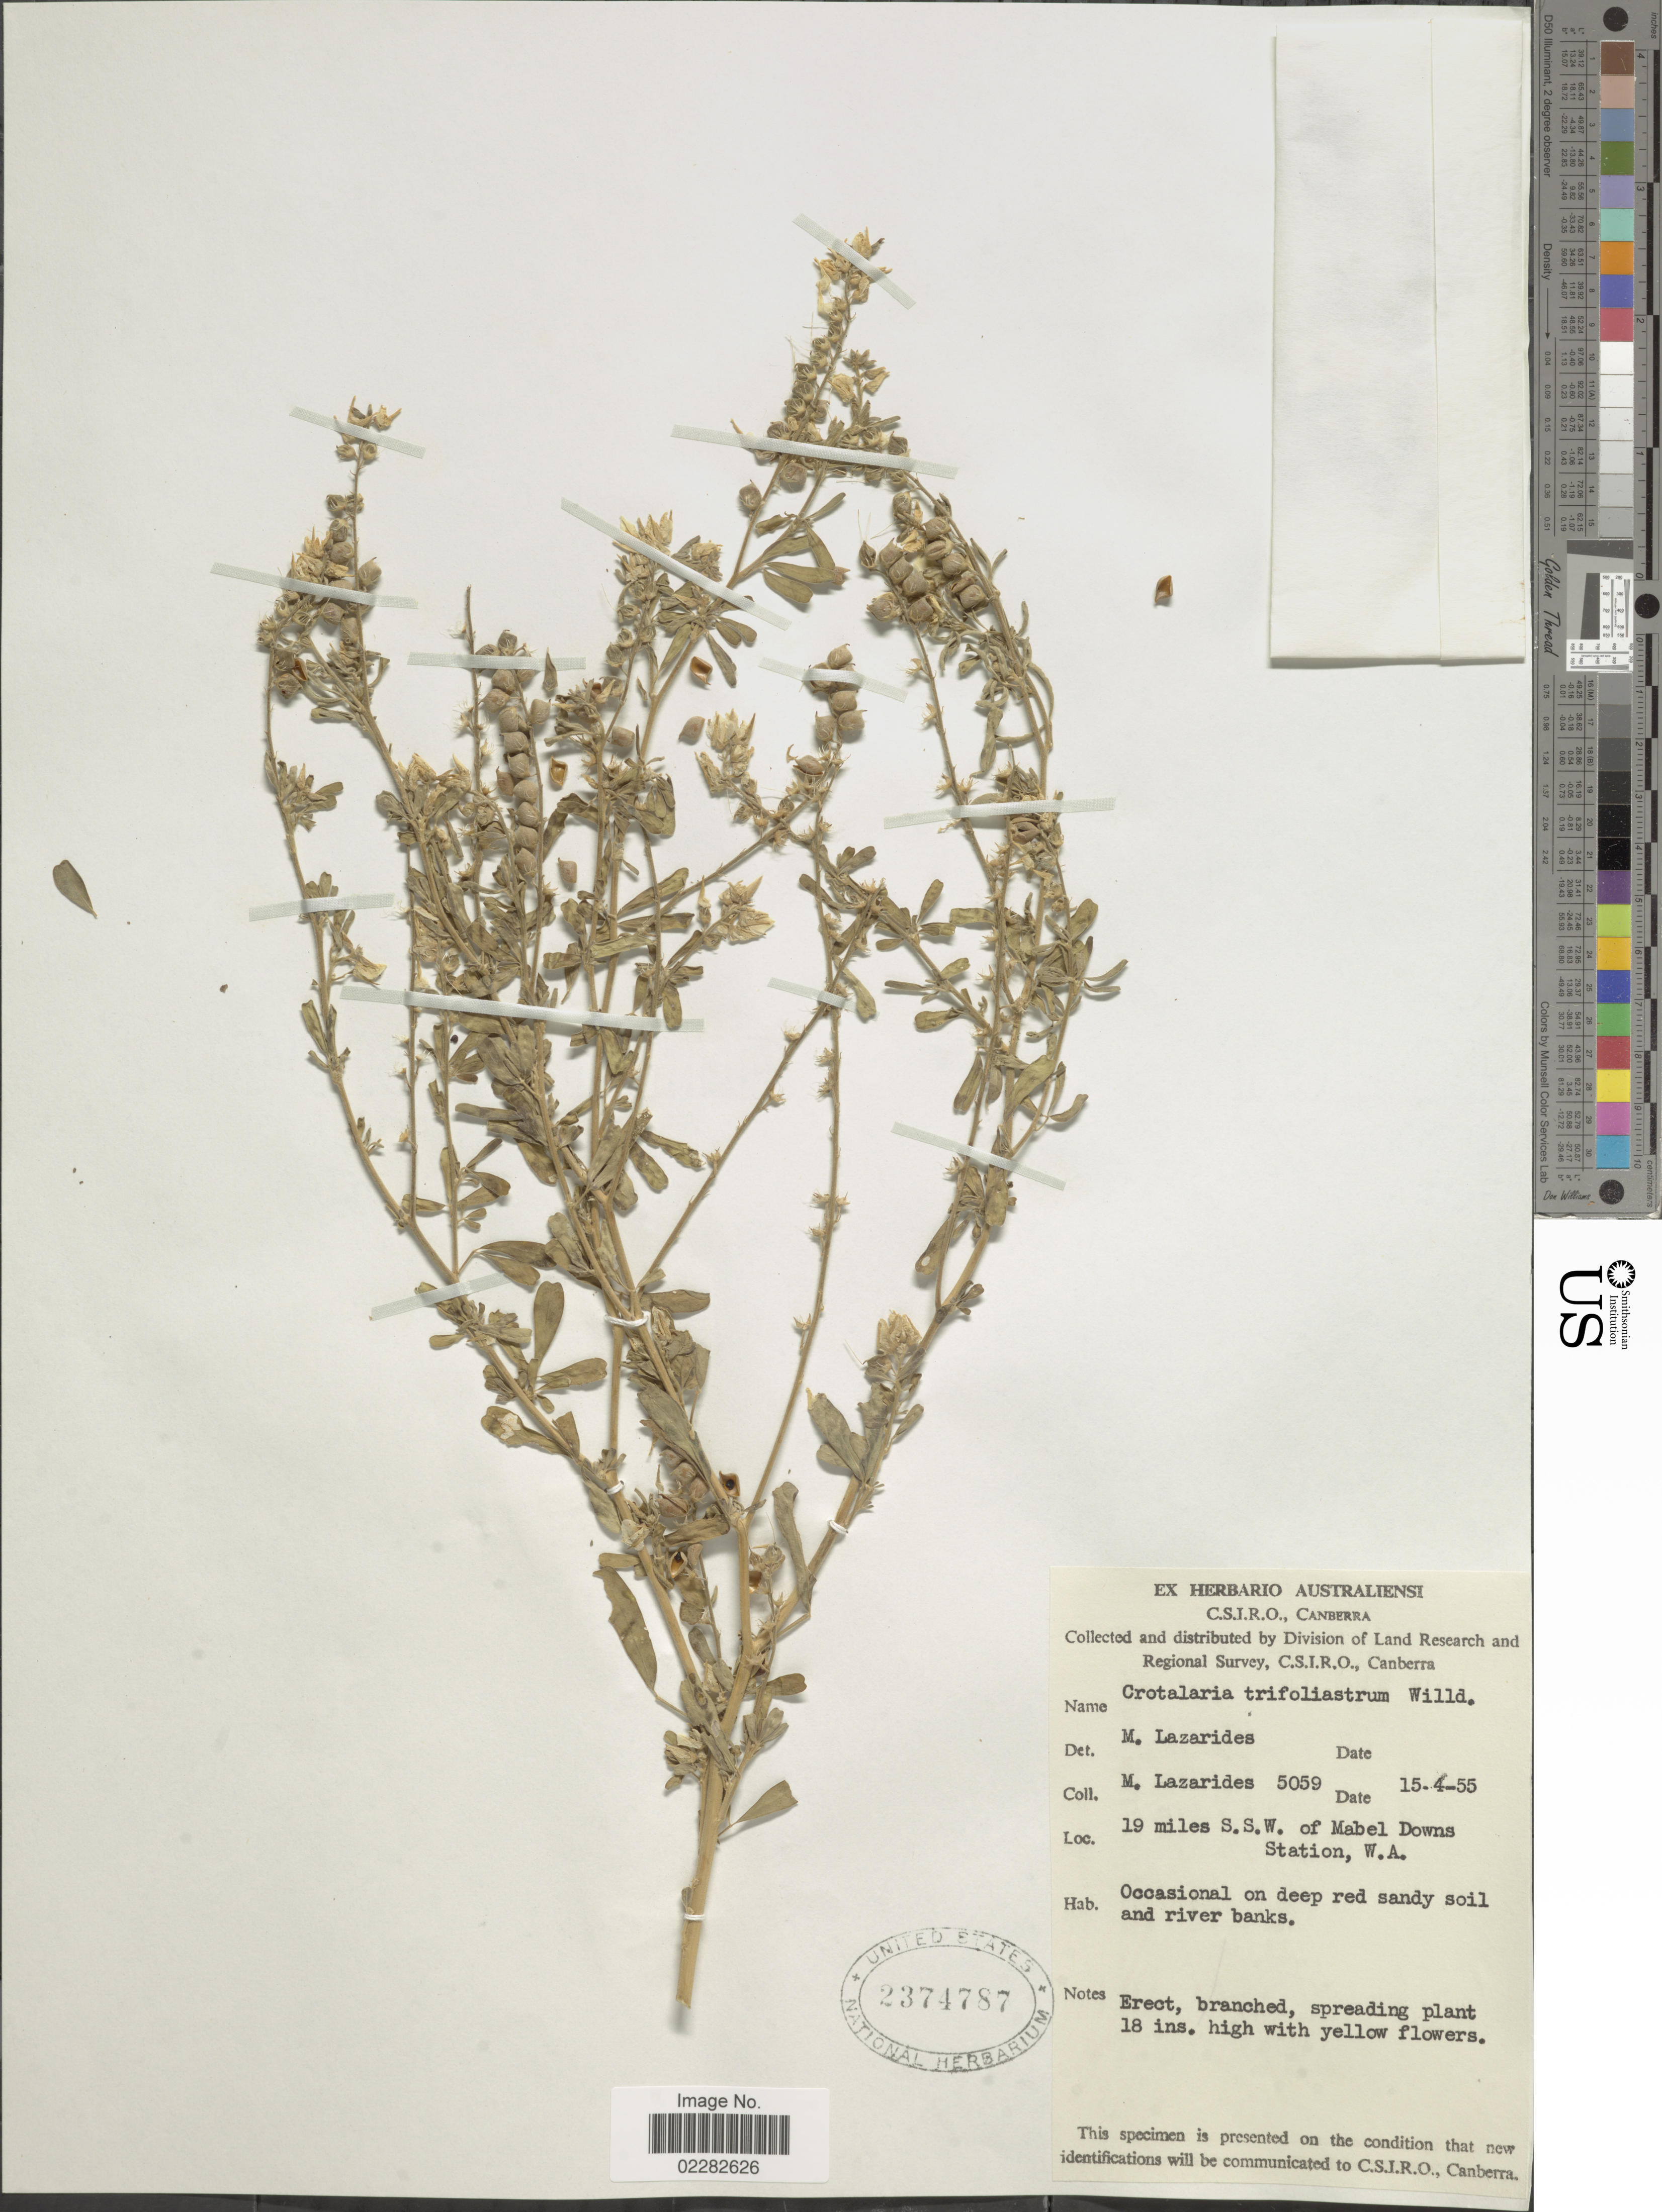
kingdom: Plantae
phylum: Tracheophyta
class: Magnoliopsida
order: Fabales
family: Fabaceae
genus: Crotalaria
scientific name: Crotalaria trifoliastrum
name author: Willd.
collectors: M. Lazarides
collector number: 5059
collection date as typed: Transcribed d/m/y: 15/4/55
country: Australia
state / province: Western Australia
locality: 19 miles S.S.W. of Mabel Downs Station, occasional on deep red sandy soil and river banks.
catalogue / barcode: US 2374787